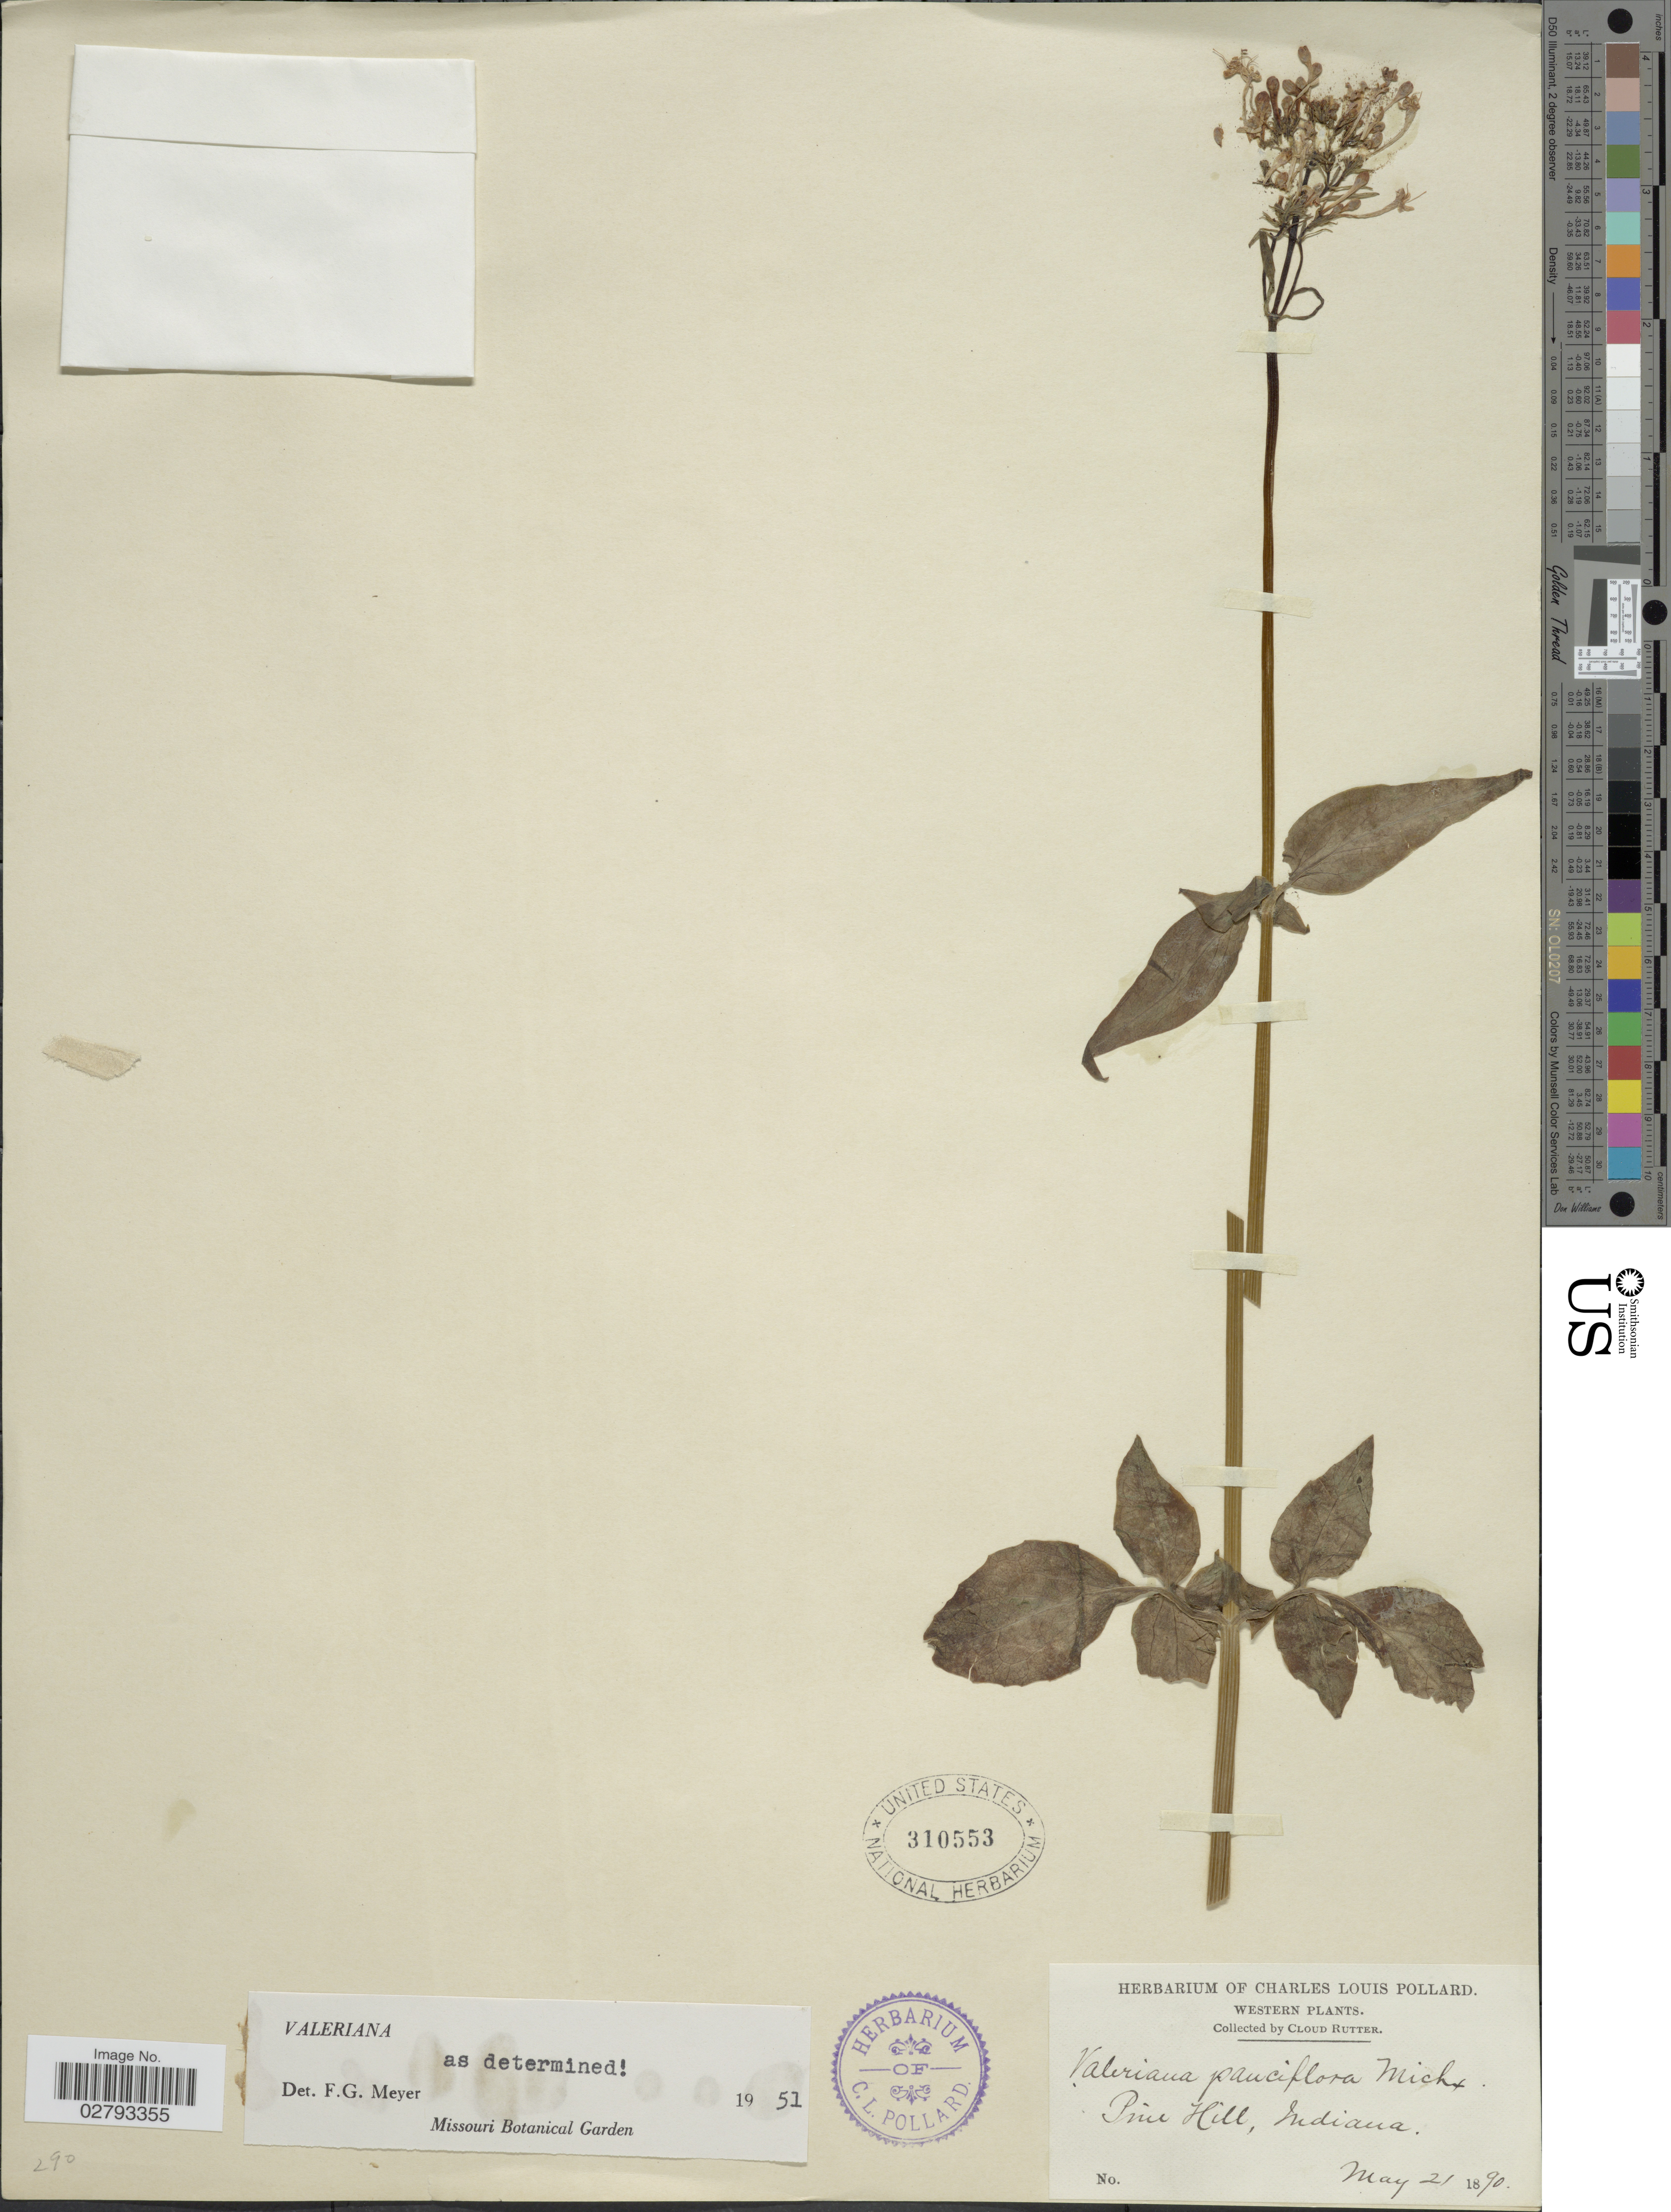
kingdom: Plantae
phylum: Tracheophyta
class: Magnoliopsida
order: Dipsacales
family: Caprifoliaceae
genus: Valeriana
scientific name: Valeriana pauciflora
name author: Michx.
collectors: C. Rutter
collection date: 1890-05-21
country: United States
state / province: Indiana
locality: Western. Pine Hill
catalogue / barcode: US 310553